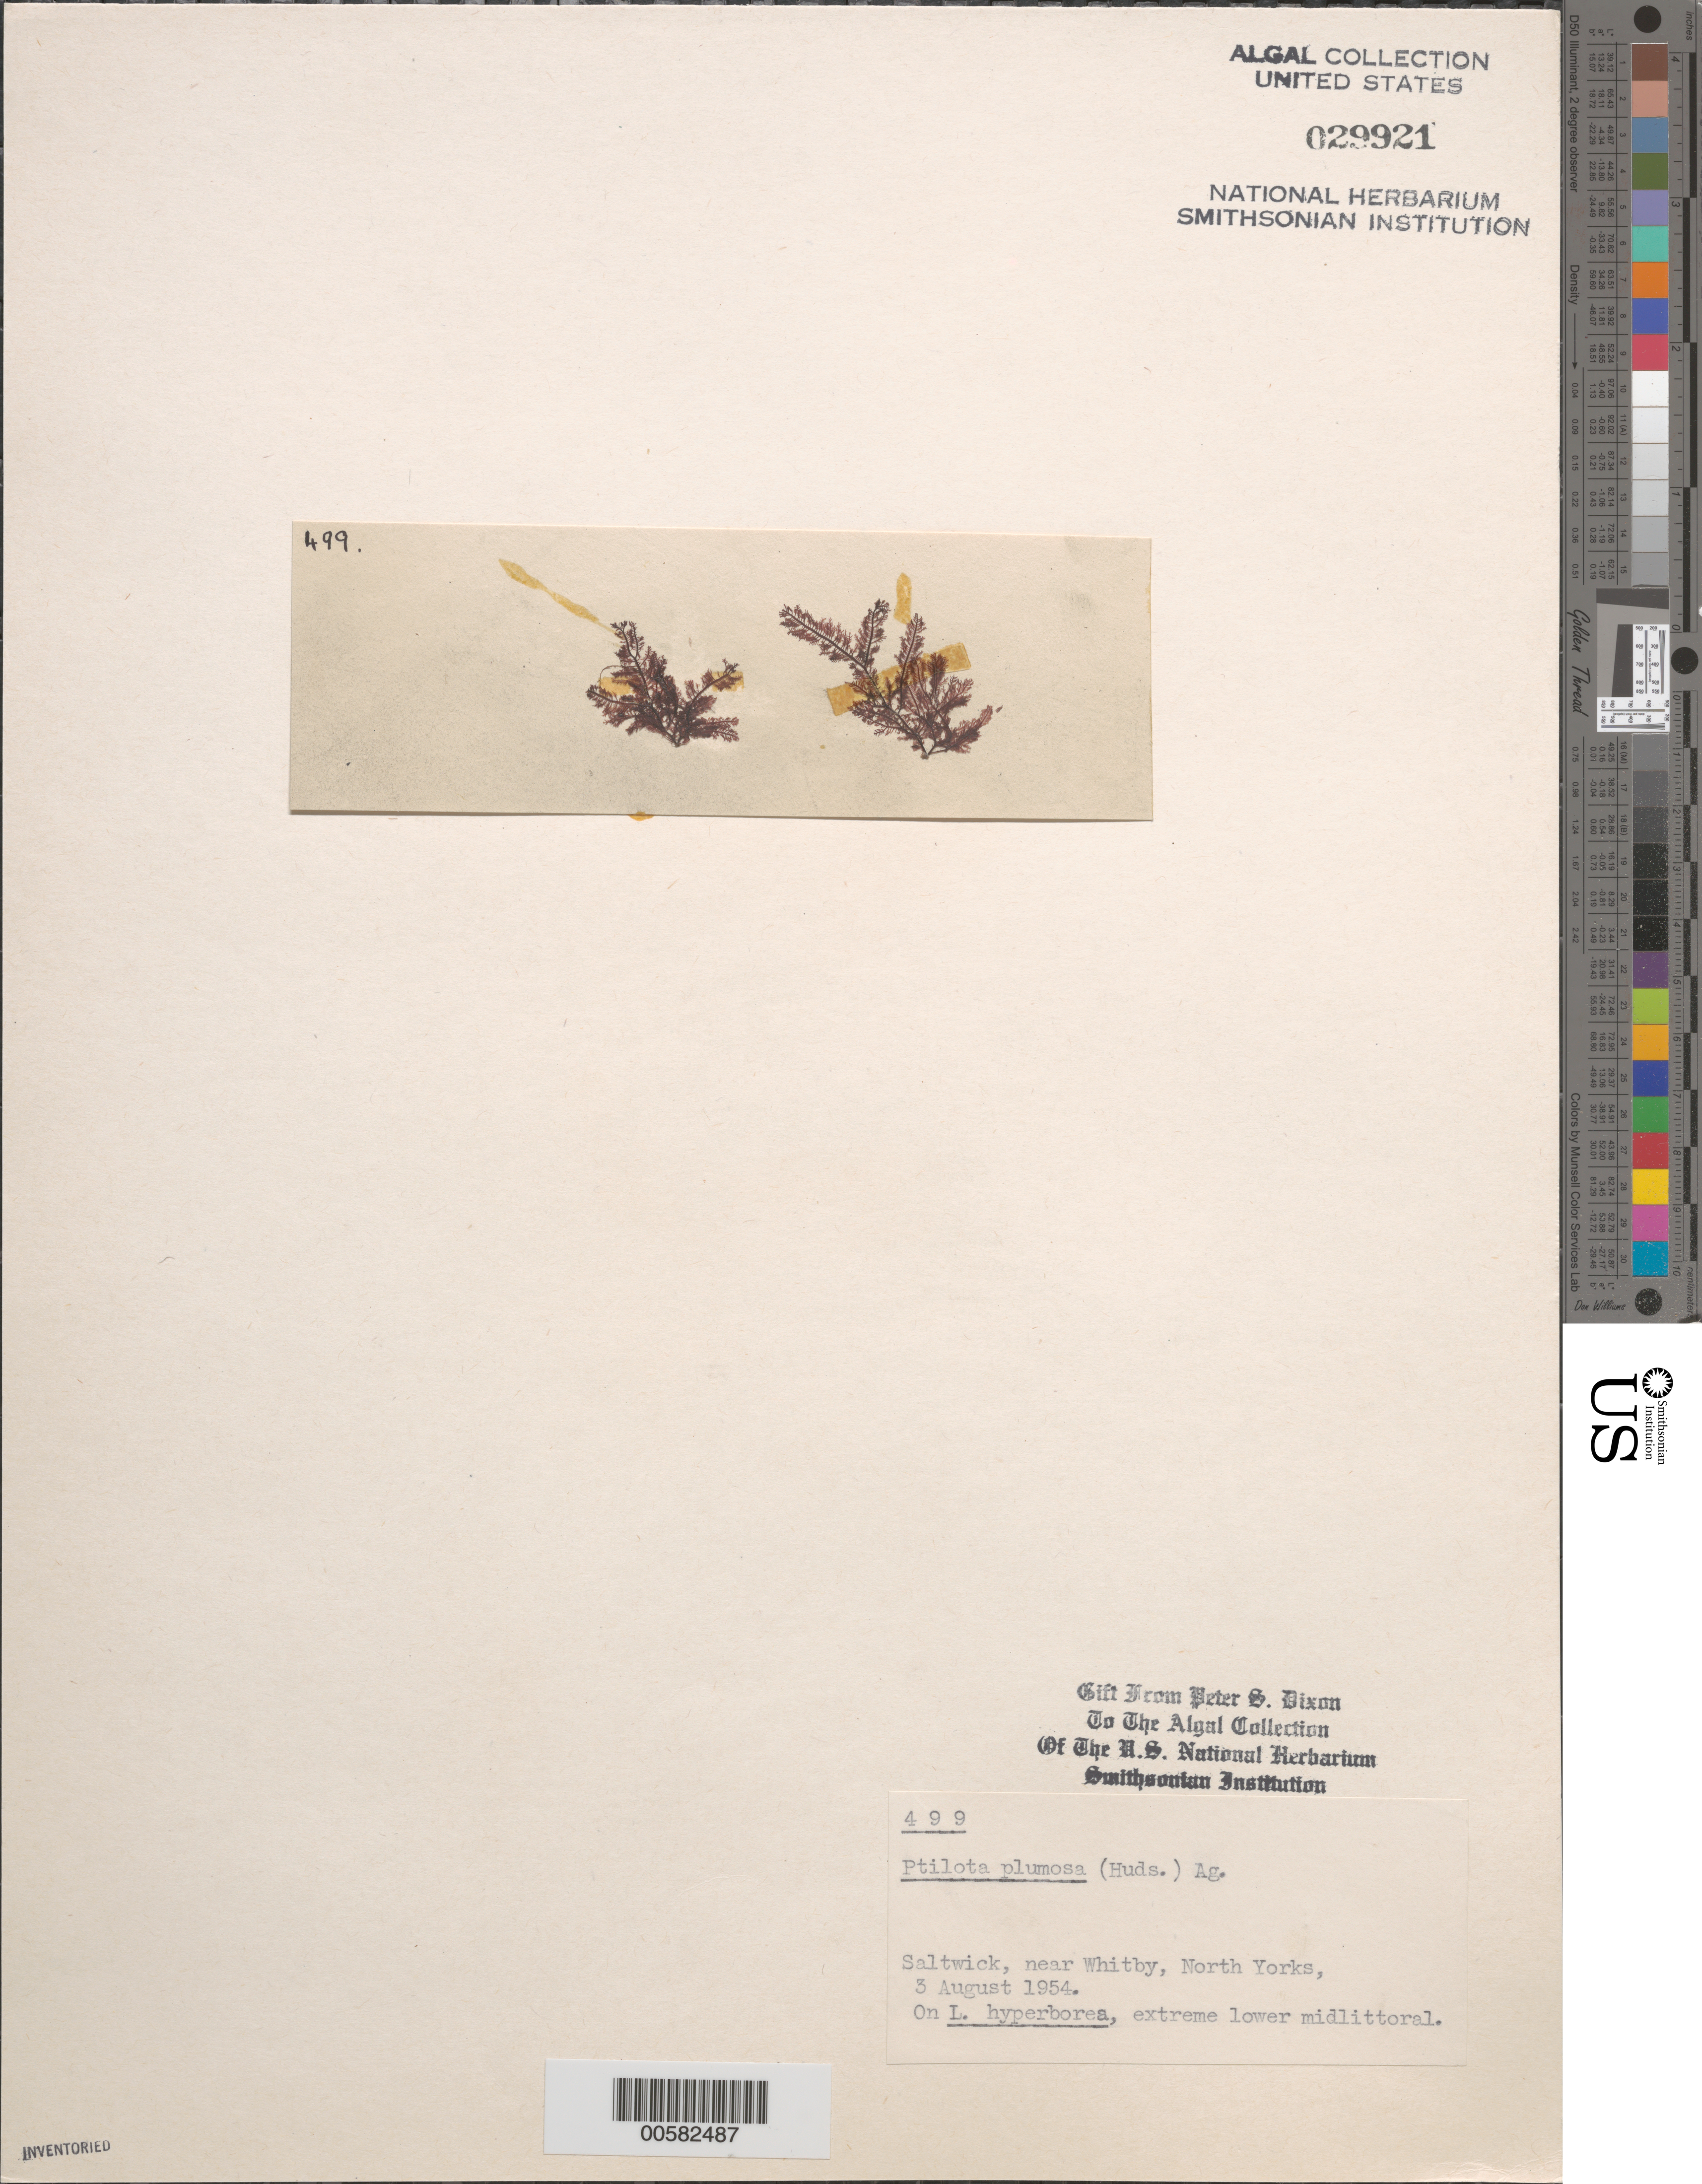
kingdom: Plantae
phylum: Rhodophyta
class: Florideophyceae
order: Ceramiales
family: Wrangeliaceae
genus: Ptilota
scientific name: Ptilota gunneri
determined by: Algae name updating Project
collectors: P. S. Dixon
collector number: PSD 499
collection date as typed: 03 Aug 1954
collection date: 1954-08-03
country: United Kingdom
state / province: England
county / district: North Yorkshire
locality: Saltwick, near Whitby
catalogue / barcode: US 29921